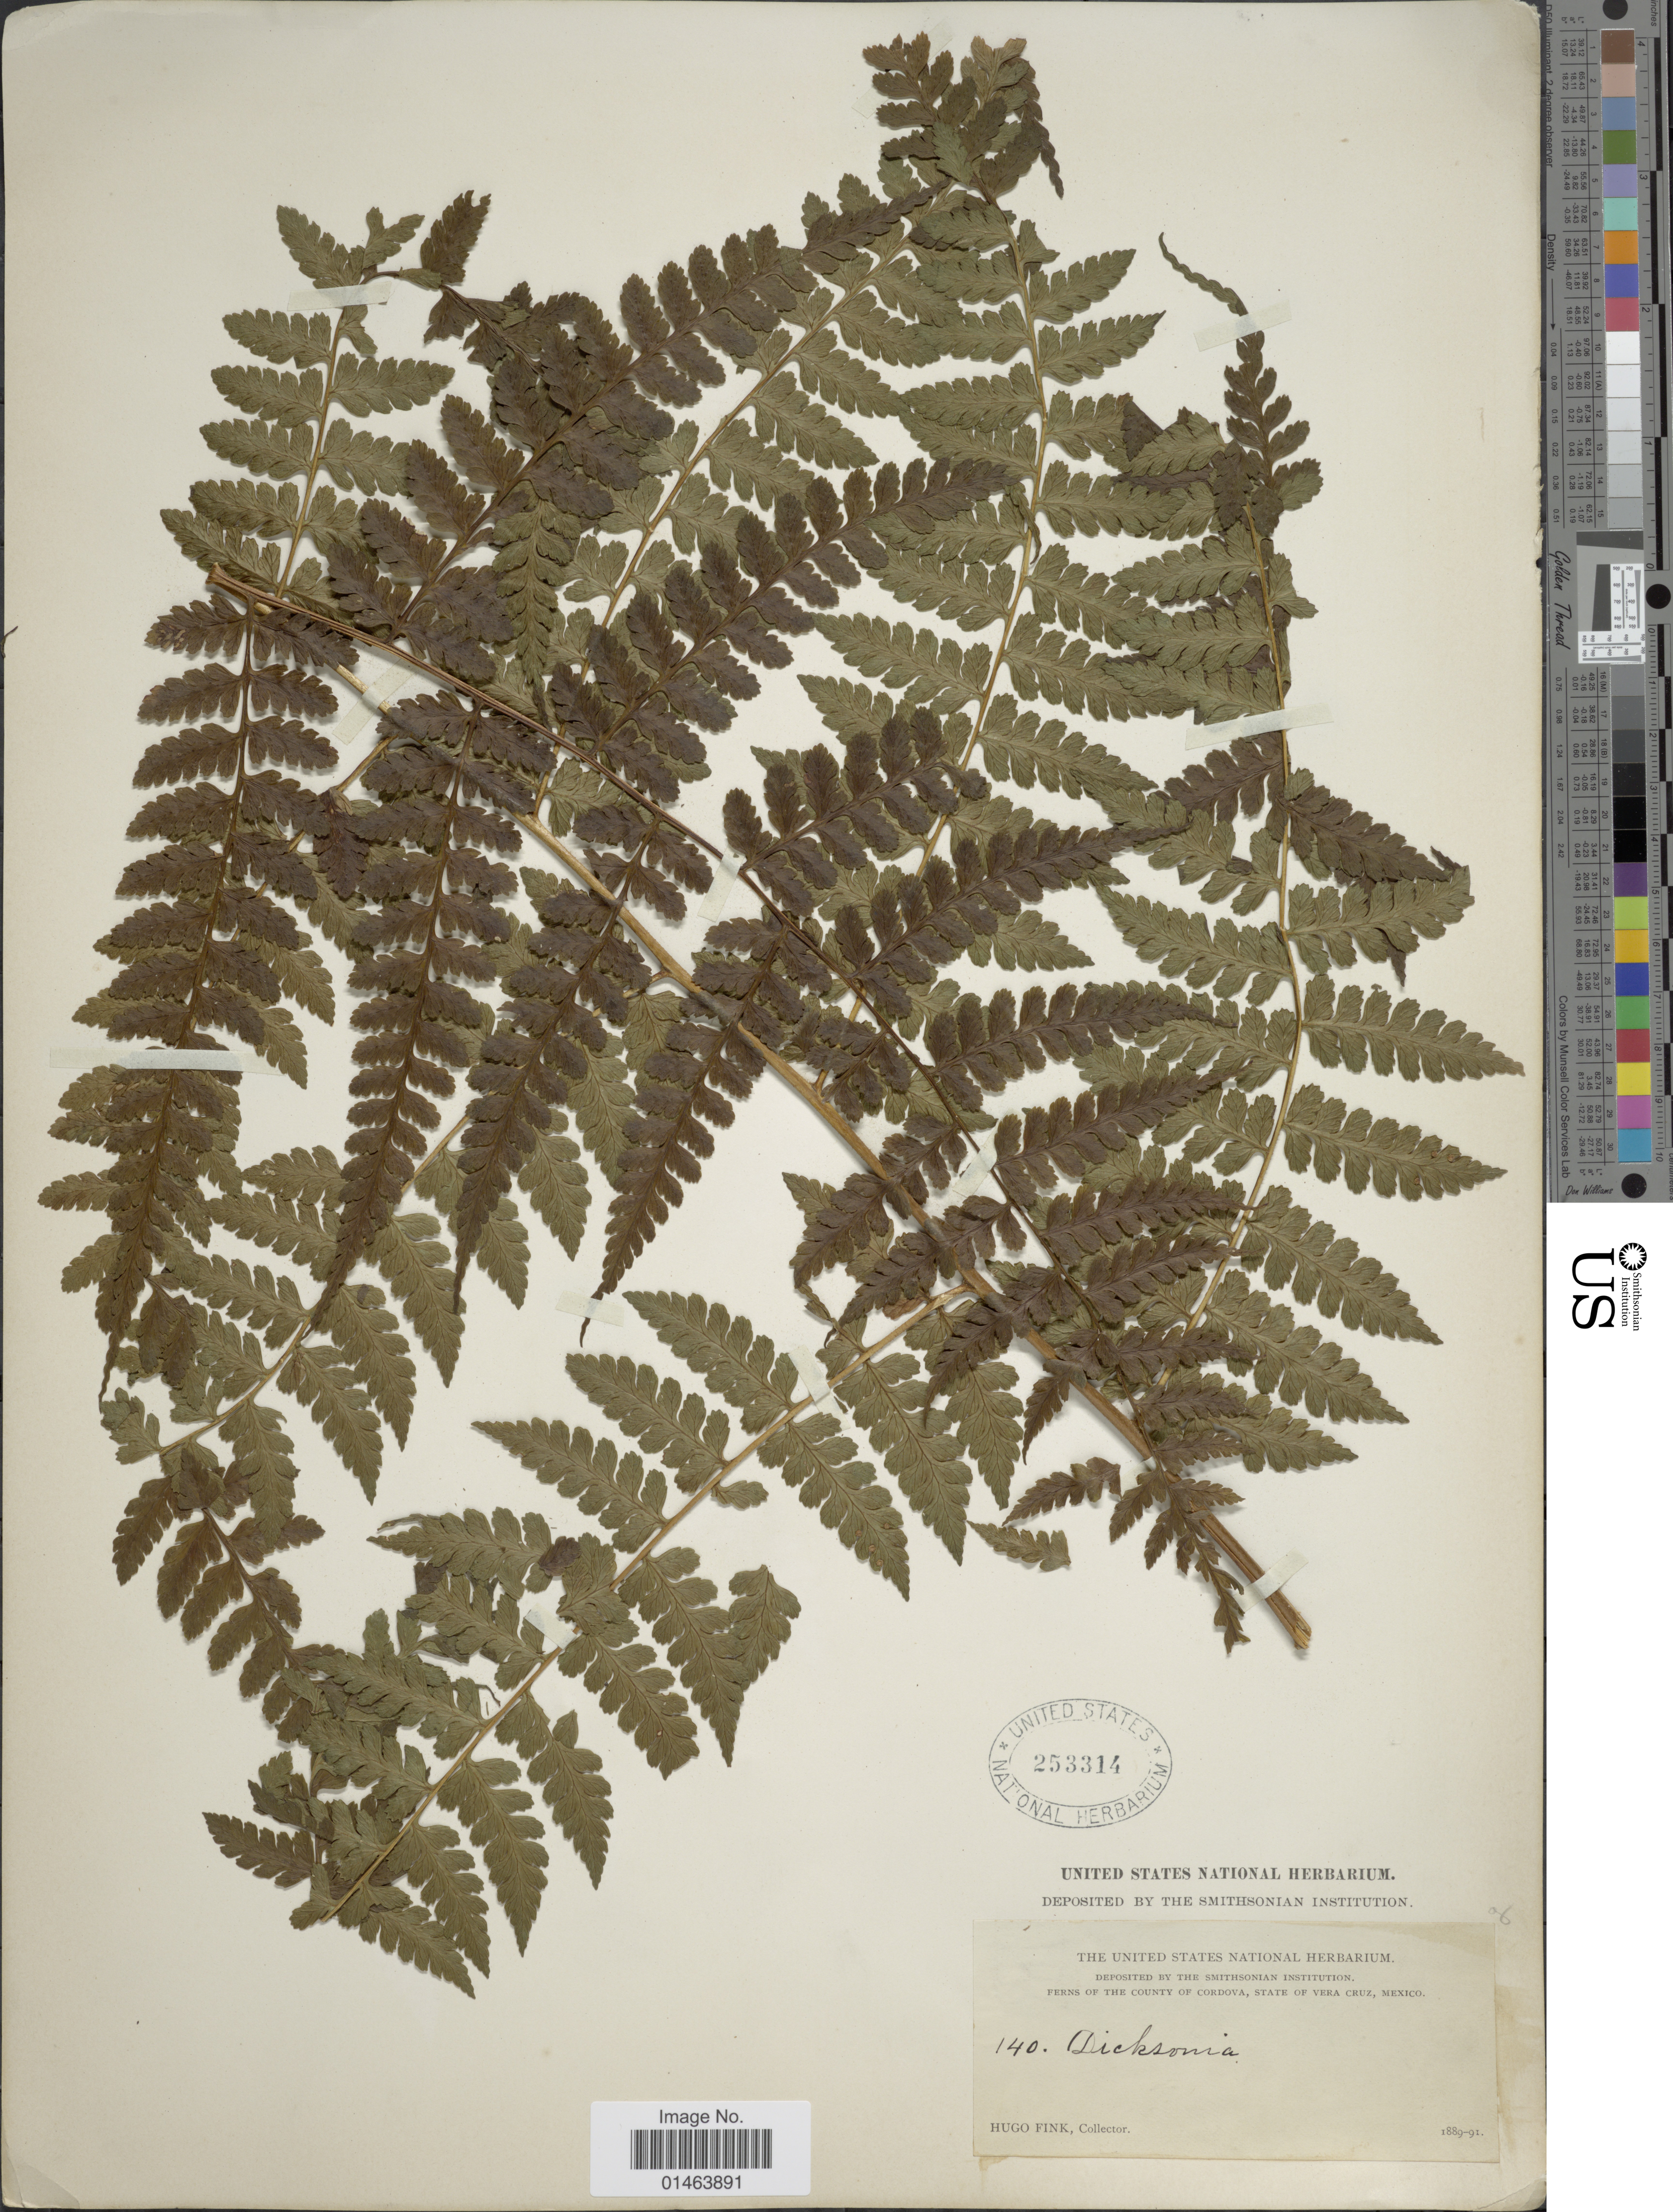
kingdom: Plantae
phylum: Tracheophyta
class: Polypodiopsida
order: Polypodiales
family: Dennstaedtiaceae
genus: Dennstaedtia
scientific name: Dennstaedtia cicutaria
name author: (Sw.) T. Moore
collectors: H. Fink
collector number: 140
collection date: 1889/1891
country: Mexico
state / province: Veracruz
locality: County Cordova, State Vera Cruz.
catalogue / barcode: US 253314